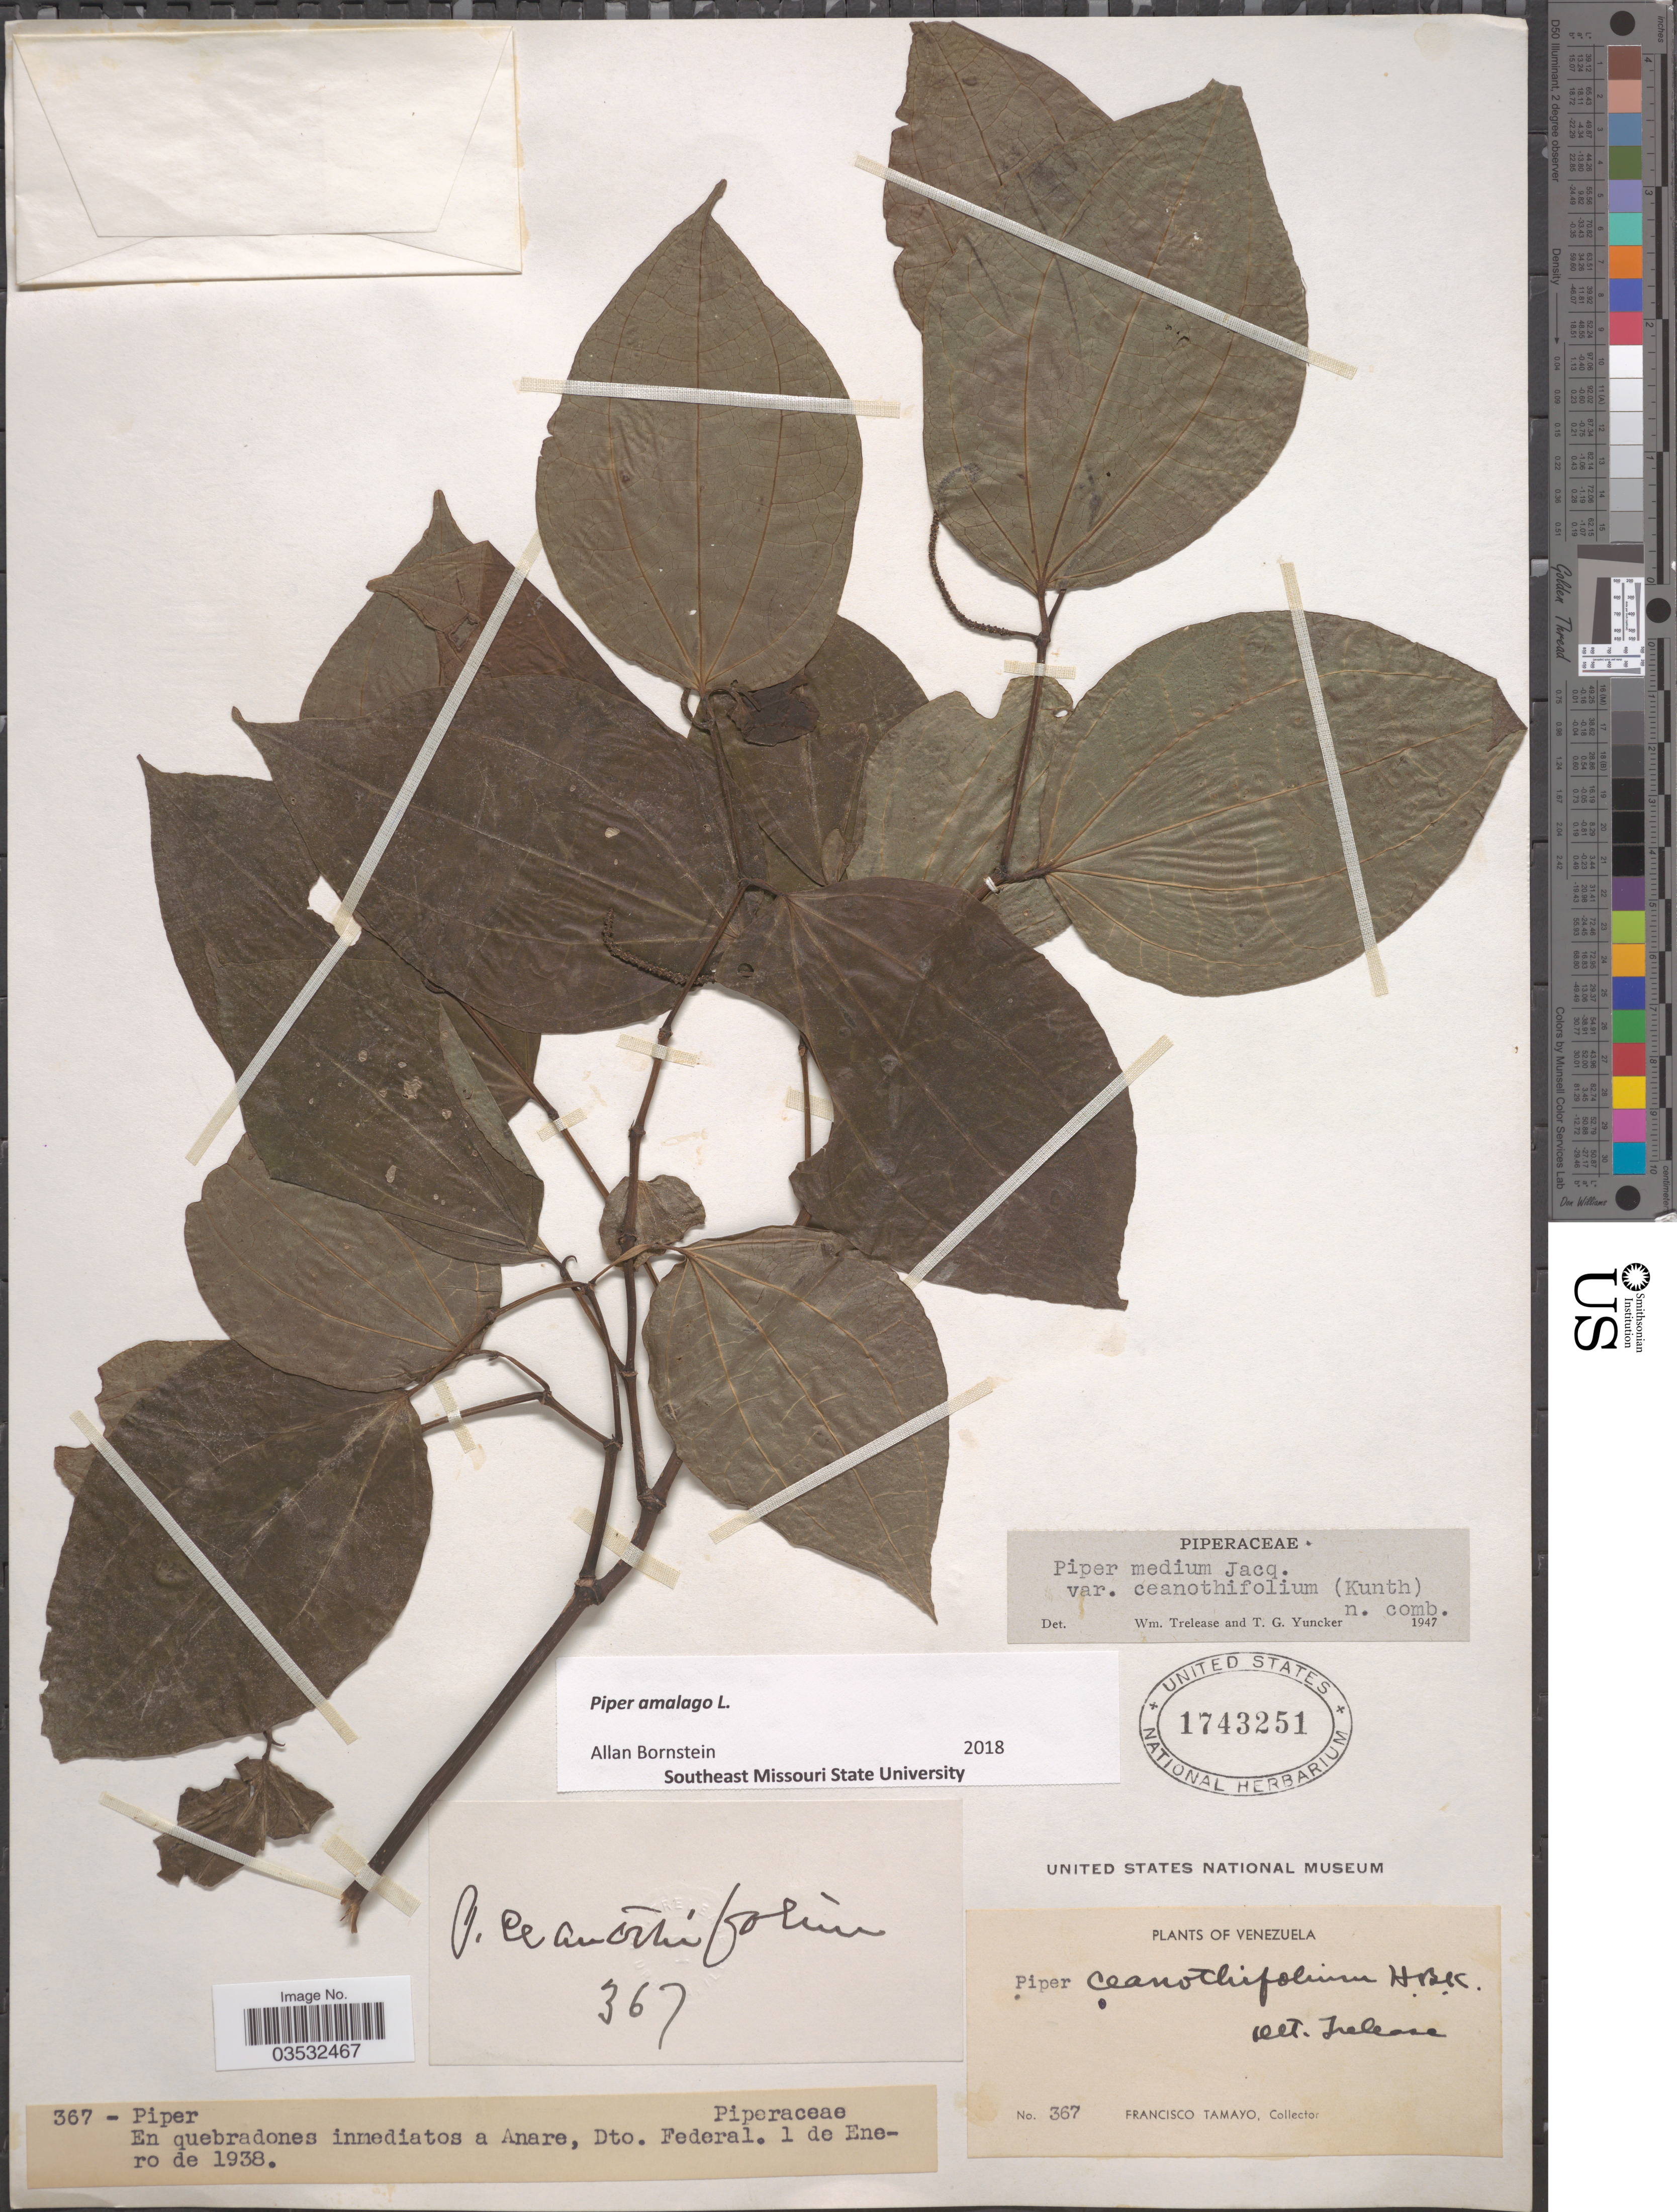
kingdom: Plantae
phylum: Tracheophyta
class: Magnoliopsida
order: Piperales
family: Piperaceae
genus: Piper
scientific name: Piper amalago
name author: L.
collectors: F. Tamayo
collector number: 367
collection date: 1938-01-01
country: Venezuela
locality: En quebradones inmediatos a Anare, Dto. Federal.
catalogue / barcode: US 1743251